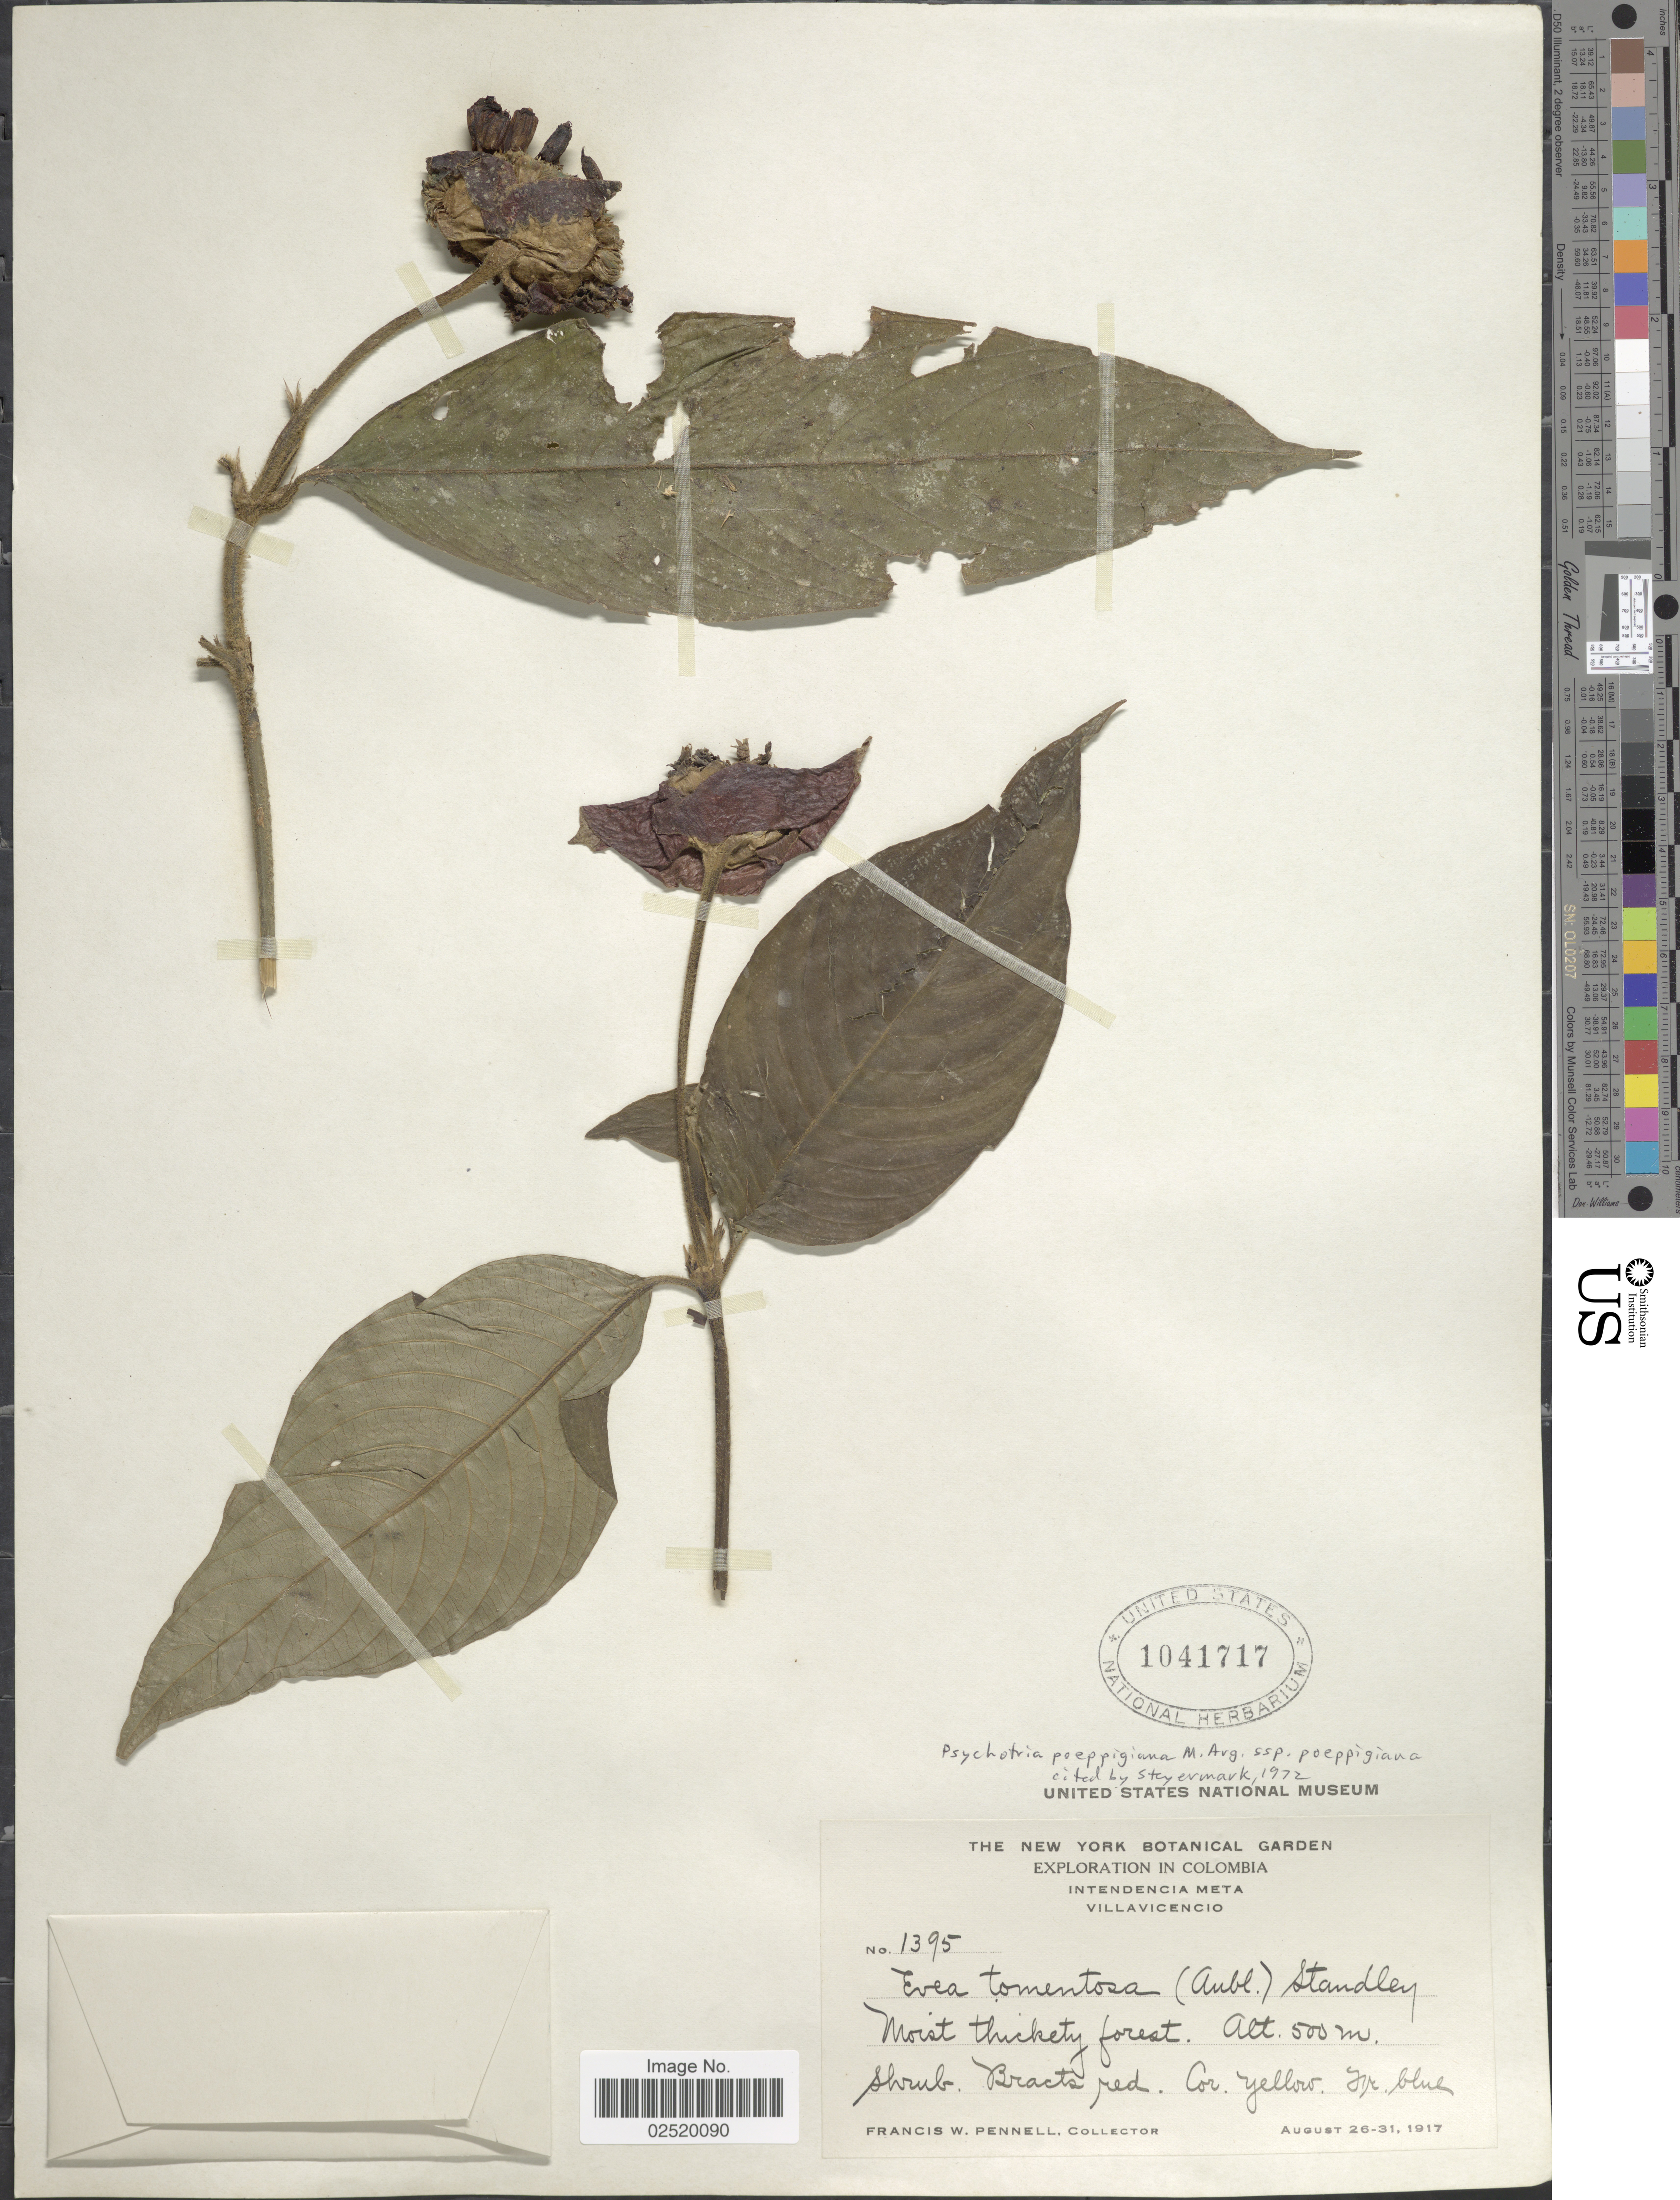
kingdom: Plantae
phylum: Tracheophyta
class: Magnoliopsida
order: Gentianales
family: Rubiaceae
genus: Psychotria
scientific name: Psychotria poeppigiana subsp. poeppigiana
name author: Müll. Arg.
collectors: F. W. Pennell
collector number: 1395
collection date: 1917-08-26/1917-08-31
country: Colombia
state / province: Meta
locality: Intendencia Meta, Villavicencio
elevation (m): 500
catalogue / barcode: US 1041717